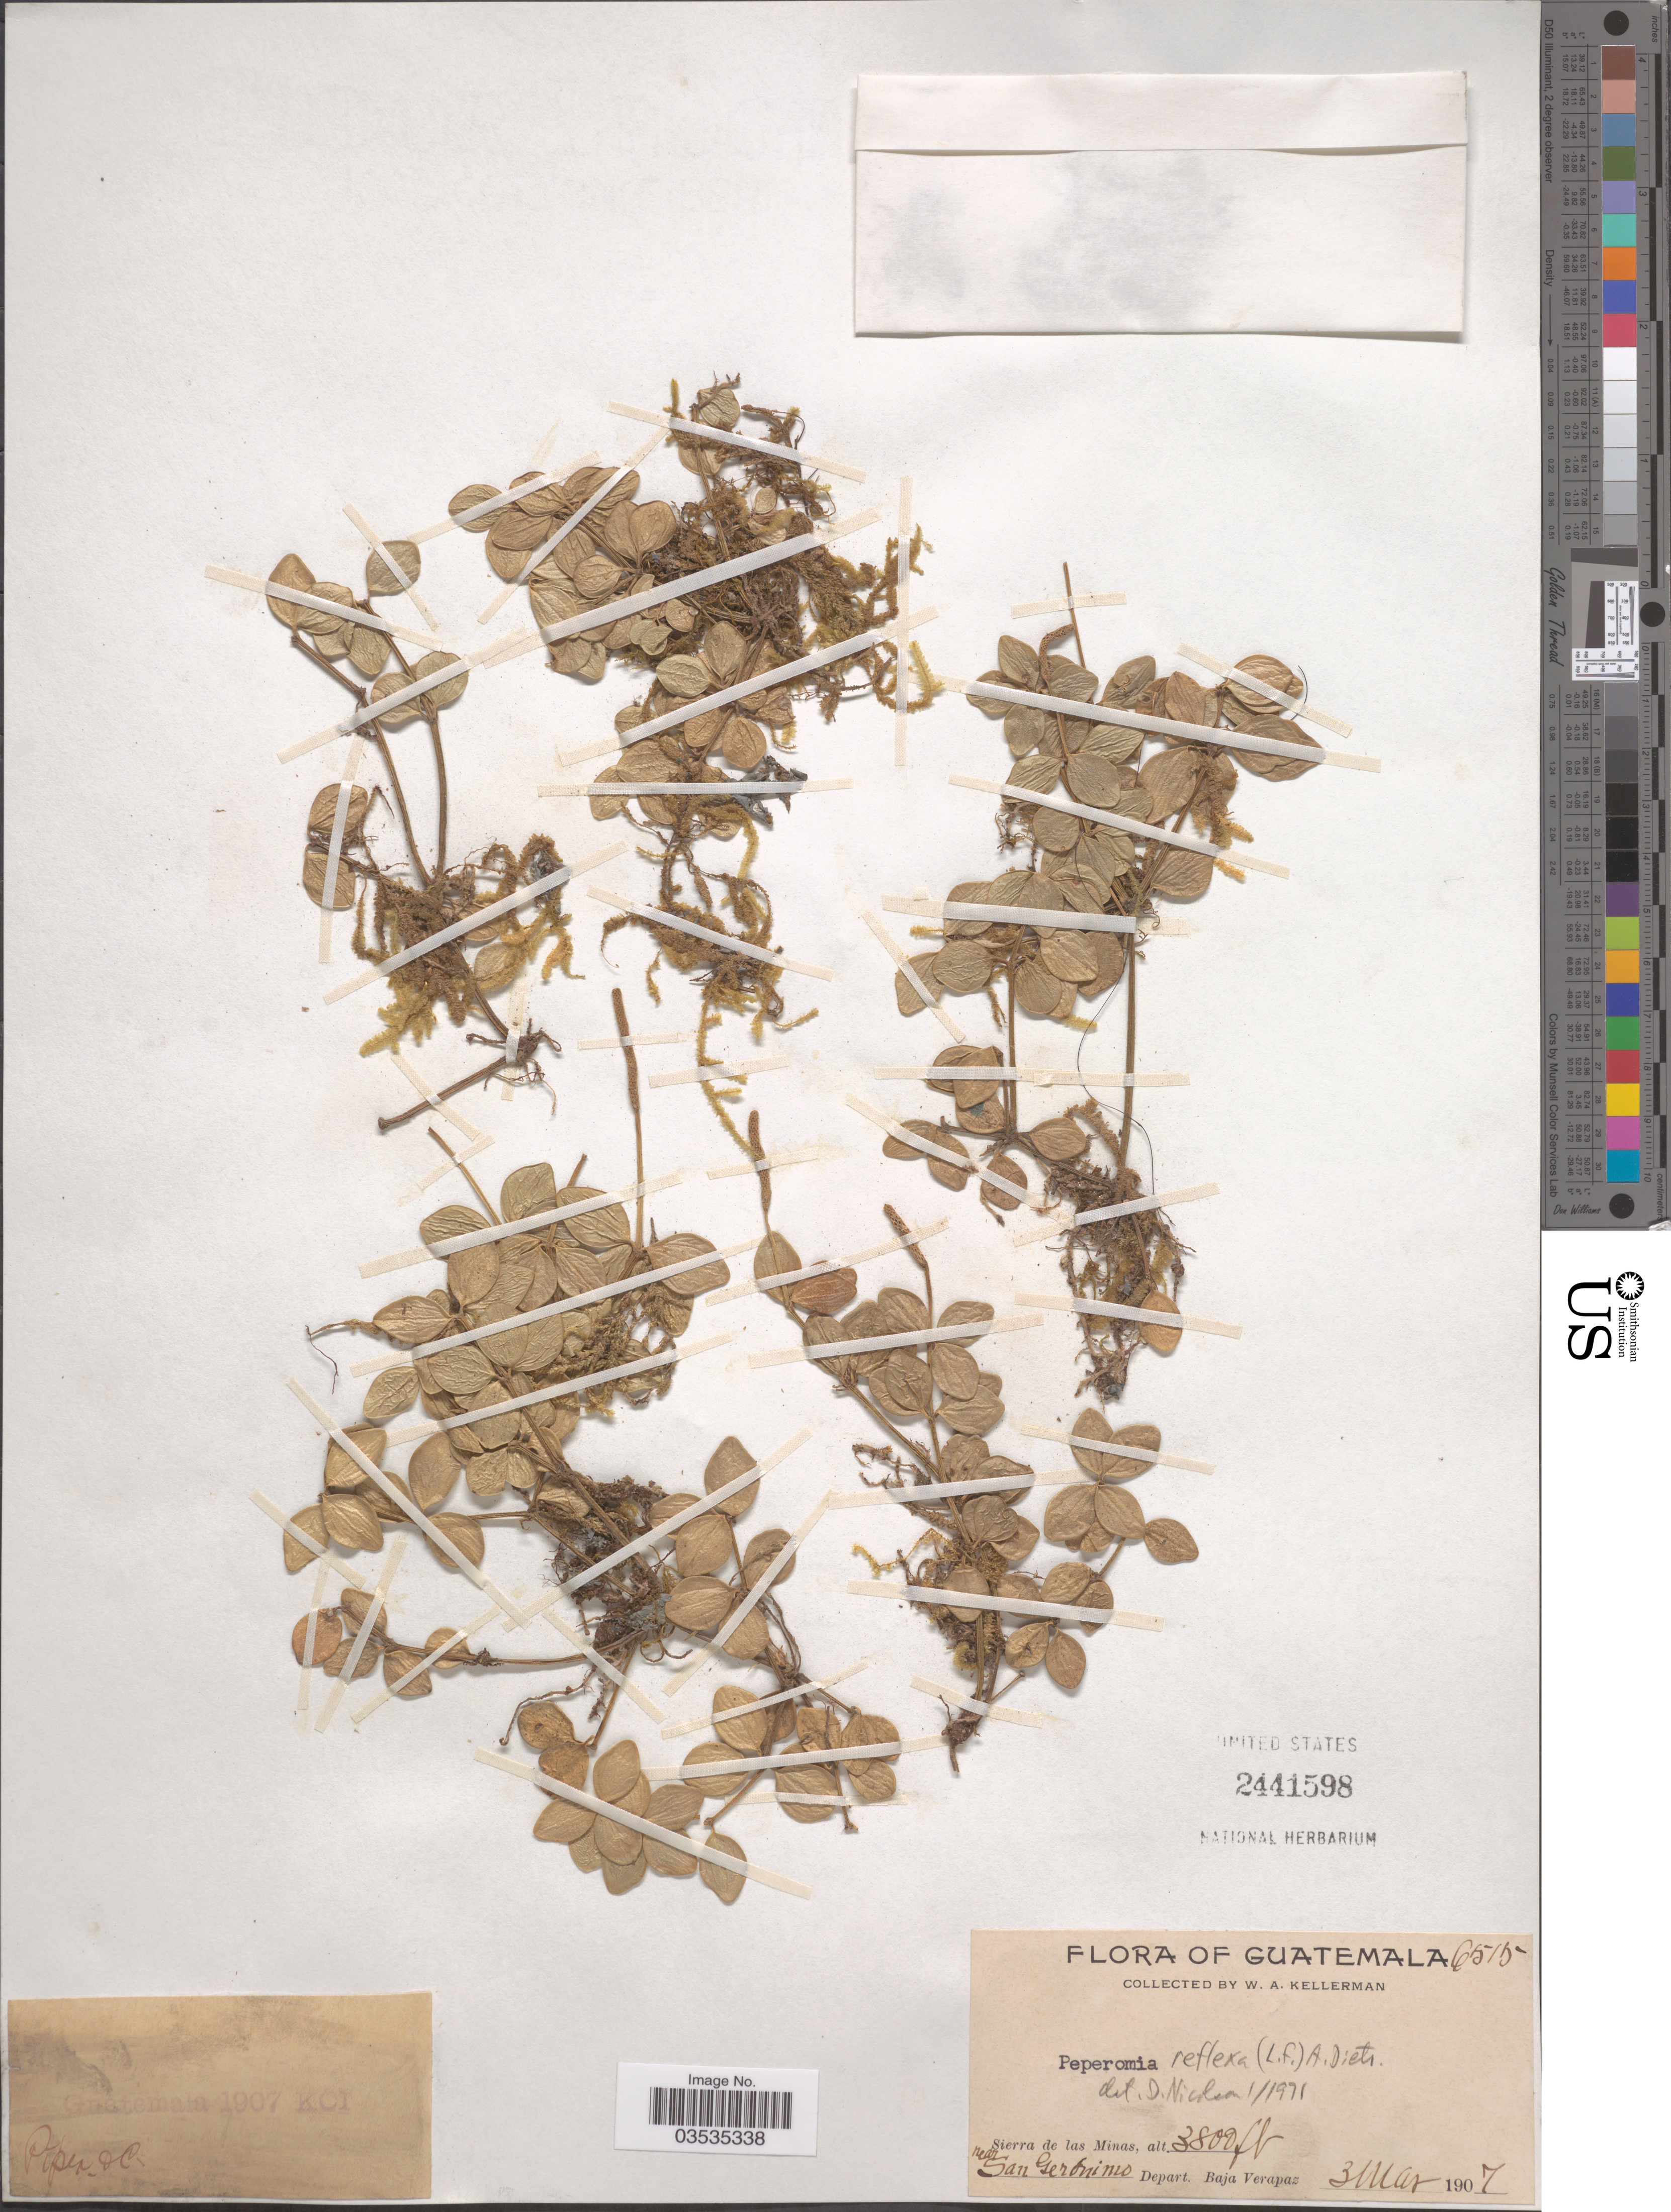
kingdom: Plantae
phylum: Tracheophyta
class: Magnoliopsida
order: Piperales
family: Piperaceae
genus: Peperomia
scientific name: Peperomia tetraphylla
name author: (G. Forst.) Hook. & Arn.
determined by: Jiménez, José Estaban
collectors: W. Kellerman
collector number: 6515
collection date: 1907-03-03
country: Guatemala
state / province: Baja Verapaz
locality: Sierra de las Minas near San Gerdnimo. Depart. Baja Verapaz.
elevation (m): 1158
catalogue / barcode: US 2441598